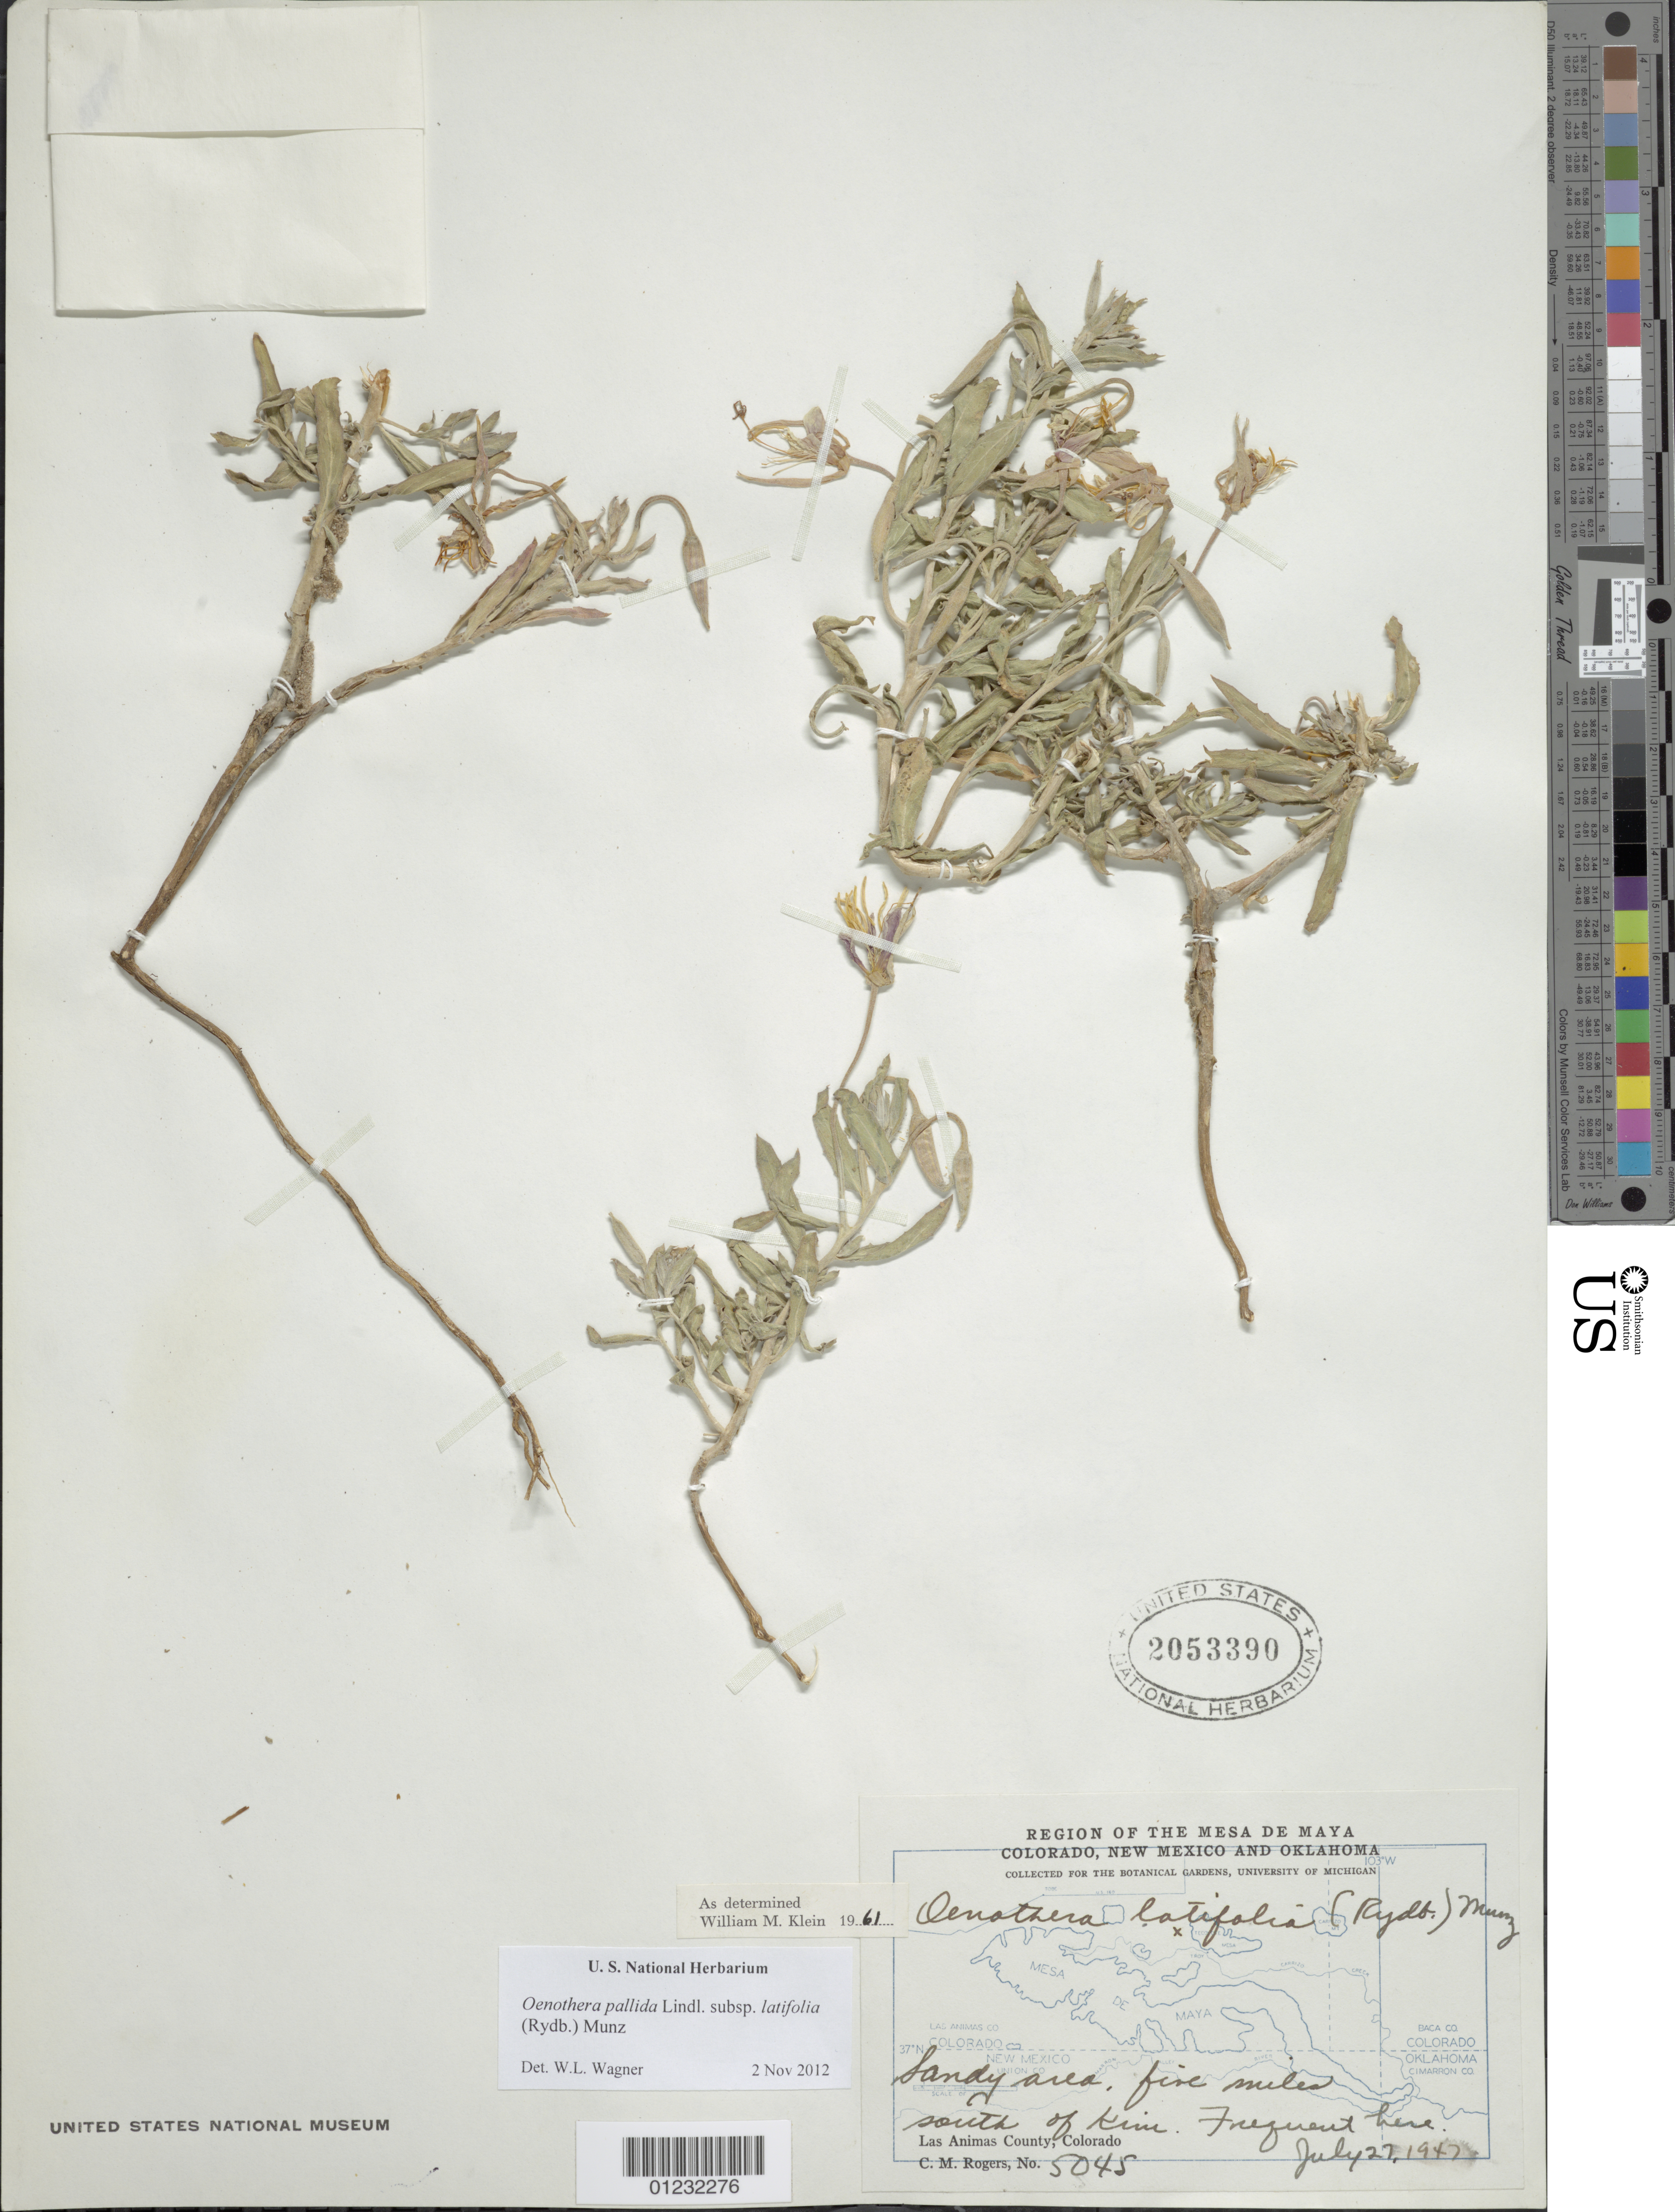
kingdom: Plantae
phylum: Tracheophyta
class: Magnoliopsida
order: Myrtales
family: Onagraceae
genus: Oenothera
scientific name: Oenothera pallida subsp. latifolia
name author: (Rydb.) Munz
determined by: Wagner, W. L., (BOT), Smithsonian Institution - National Museum of Natural History (UNITED STATES)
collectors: C. M. Rogers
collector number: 5045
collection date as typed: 04 Jul 1947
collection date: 1947-07-04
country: United States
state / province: Colorado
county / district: Las Animas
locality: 5 mi s of kim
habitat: Sandy area.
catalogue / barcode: US 2053390